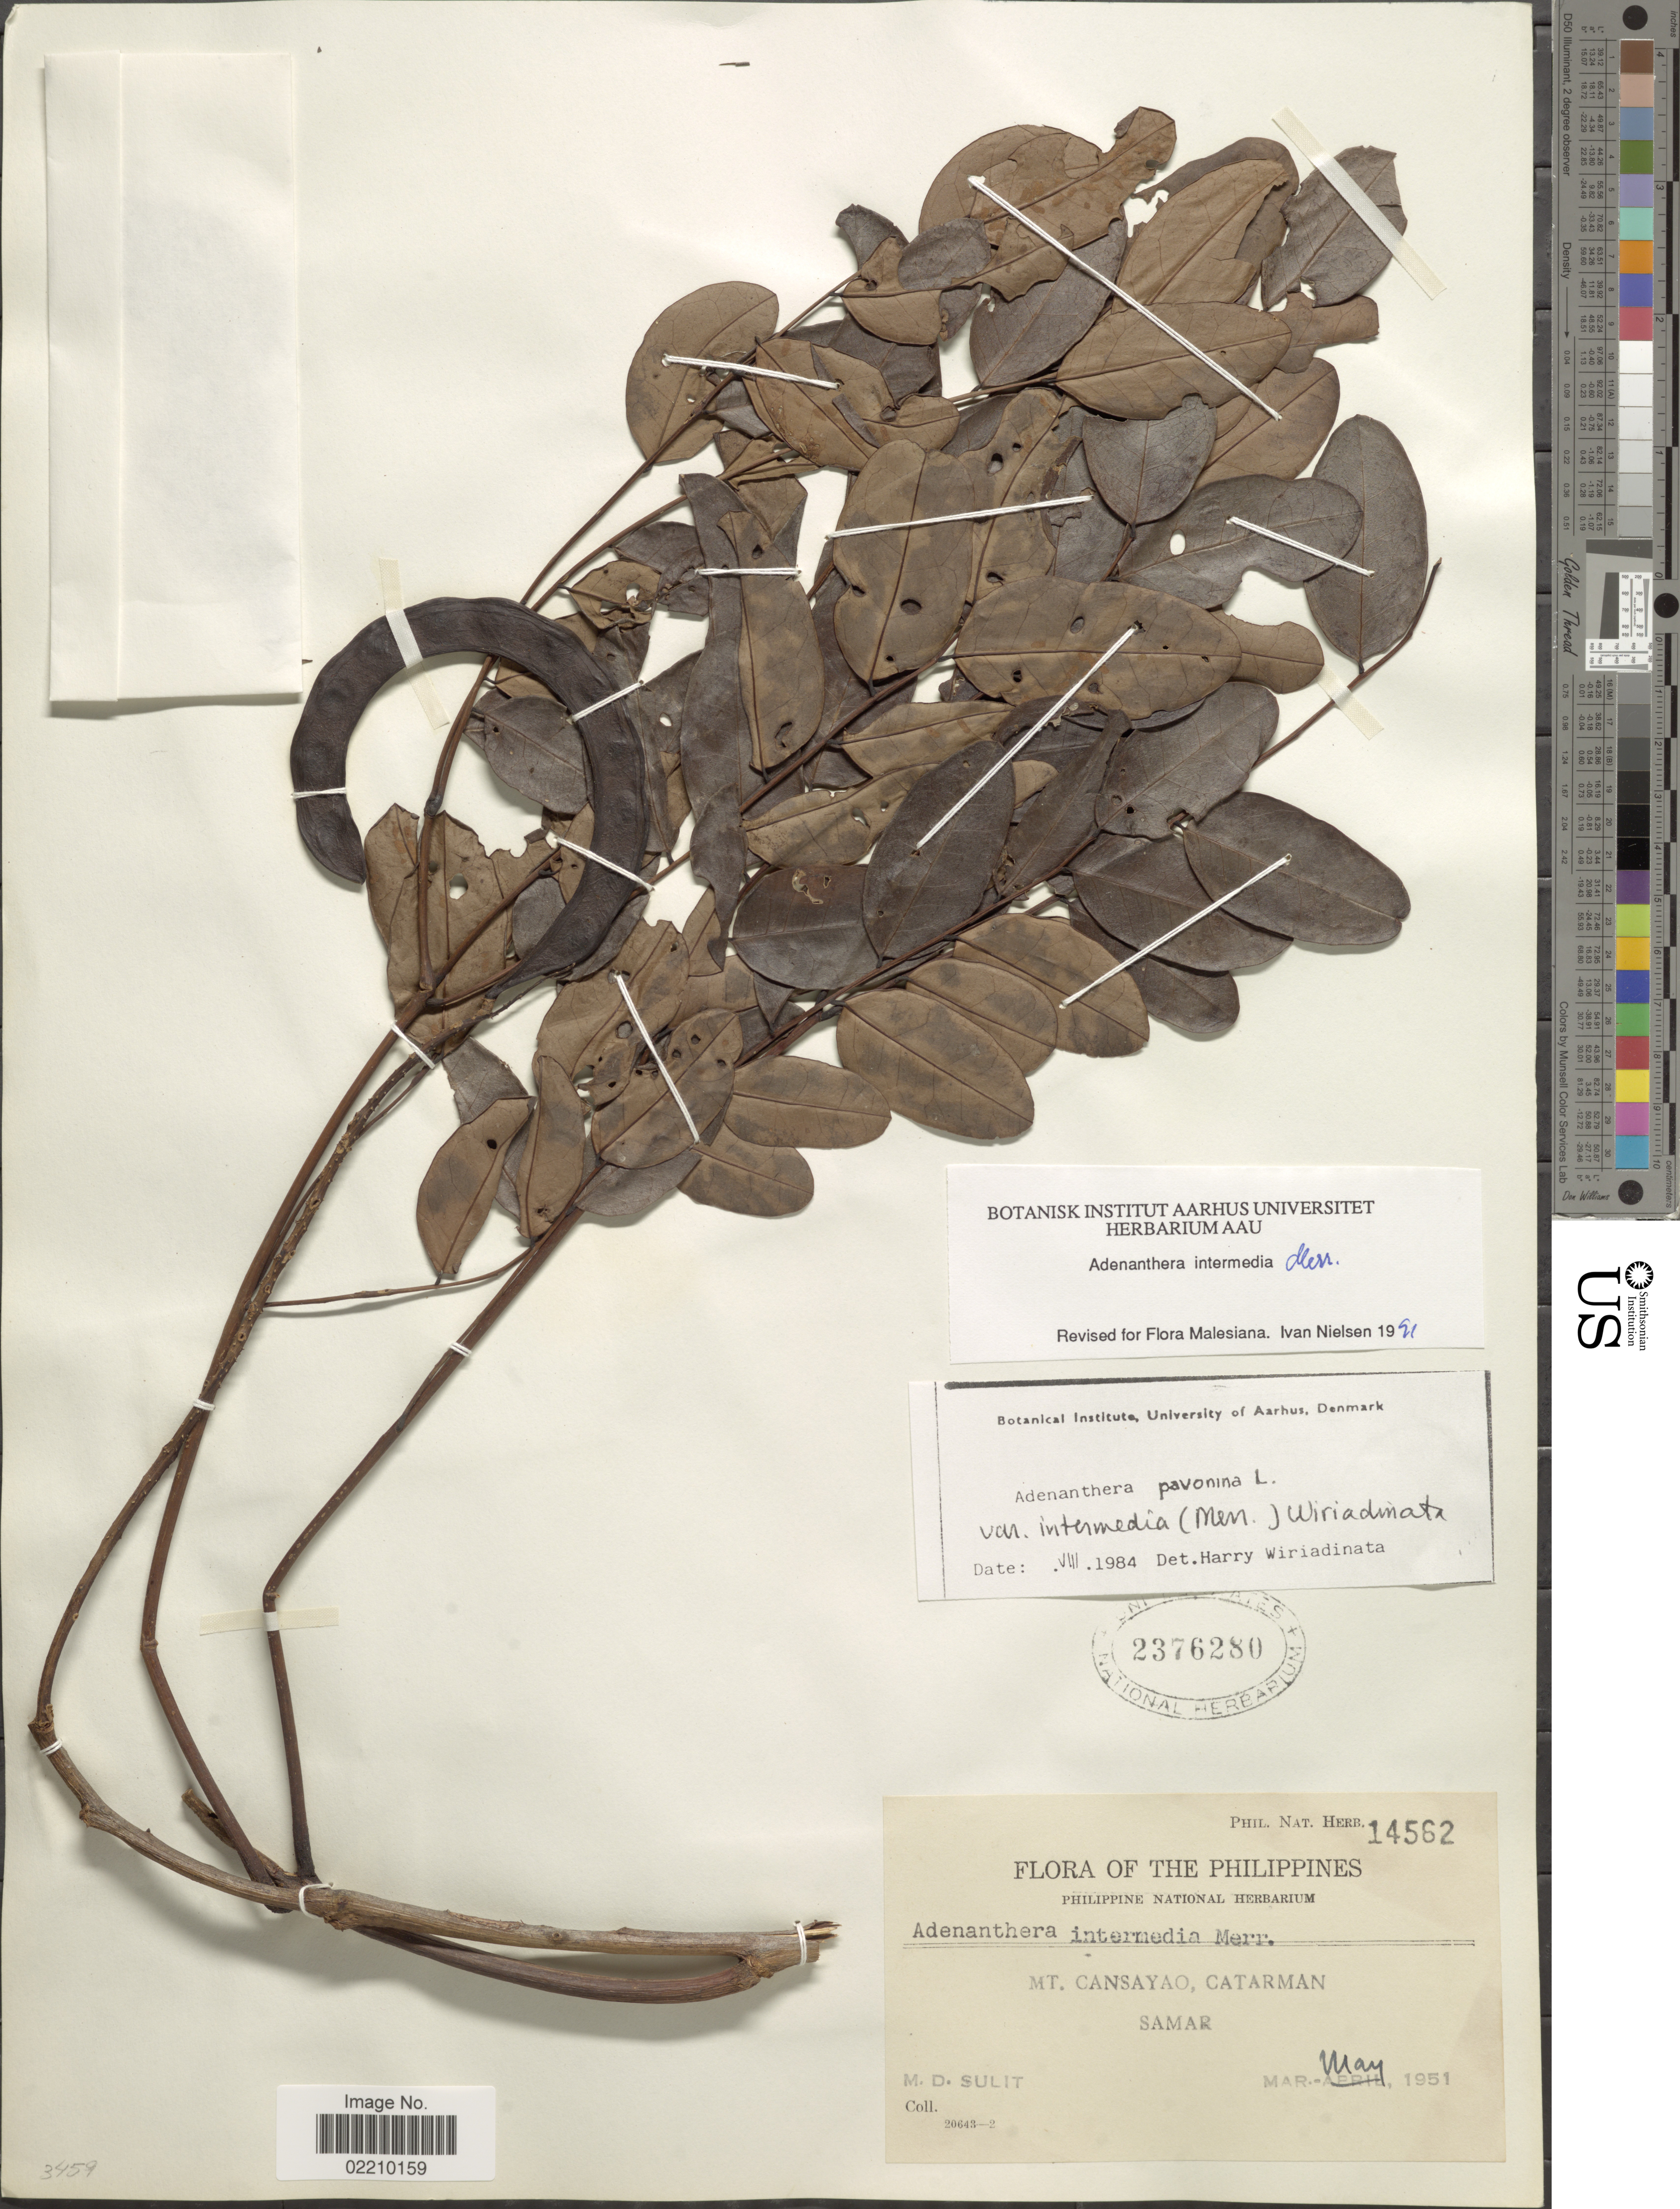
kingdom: Plantae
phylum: Tracheophyta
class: Magnoliopsida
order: Fabales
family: Fabaceae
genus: Adenanthera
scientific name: Adenanthera intermedia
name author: Merr.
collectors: M. Sulit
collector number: Phil. Nat Herb. 14562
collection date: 1951-03/1951-05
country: Philippines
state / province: Eastern Visayas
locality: Mt. Cansayao, Catarman, Samar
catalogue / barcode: US 2376280